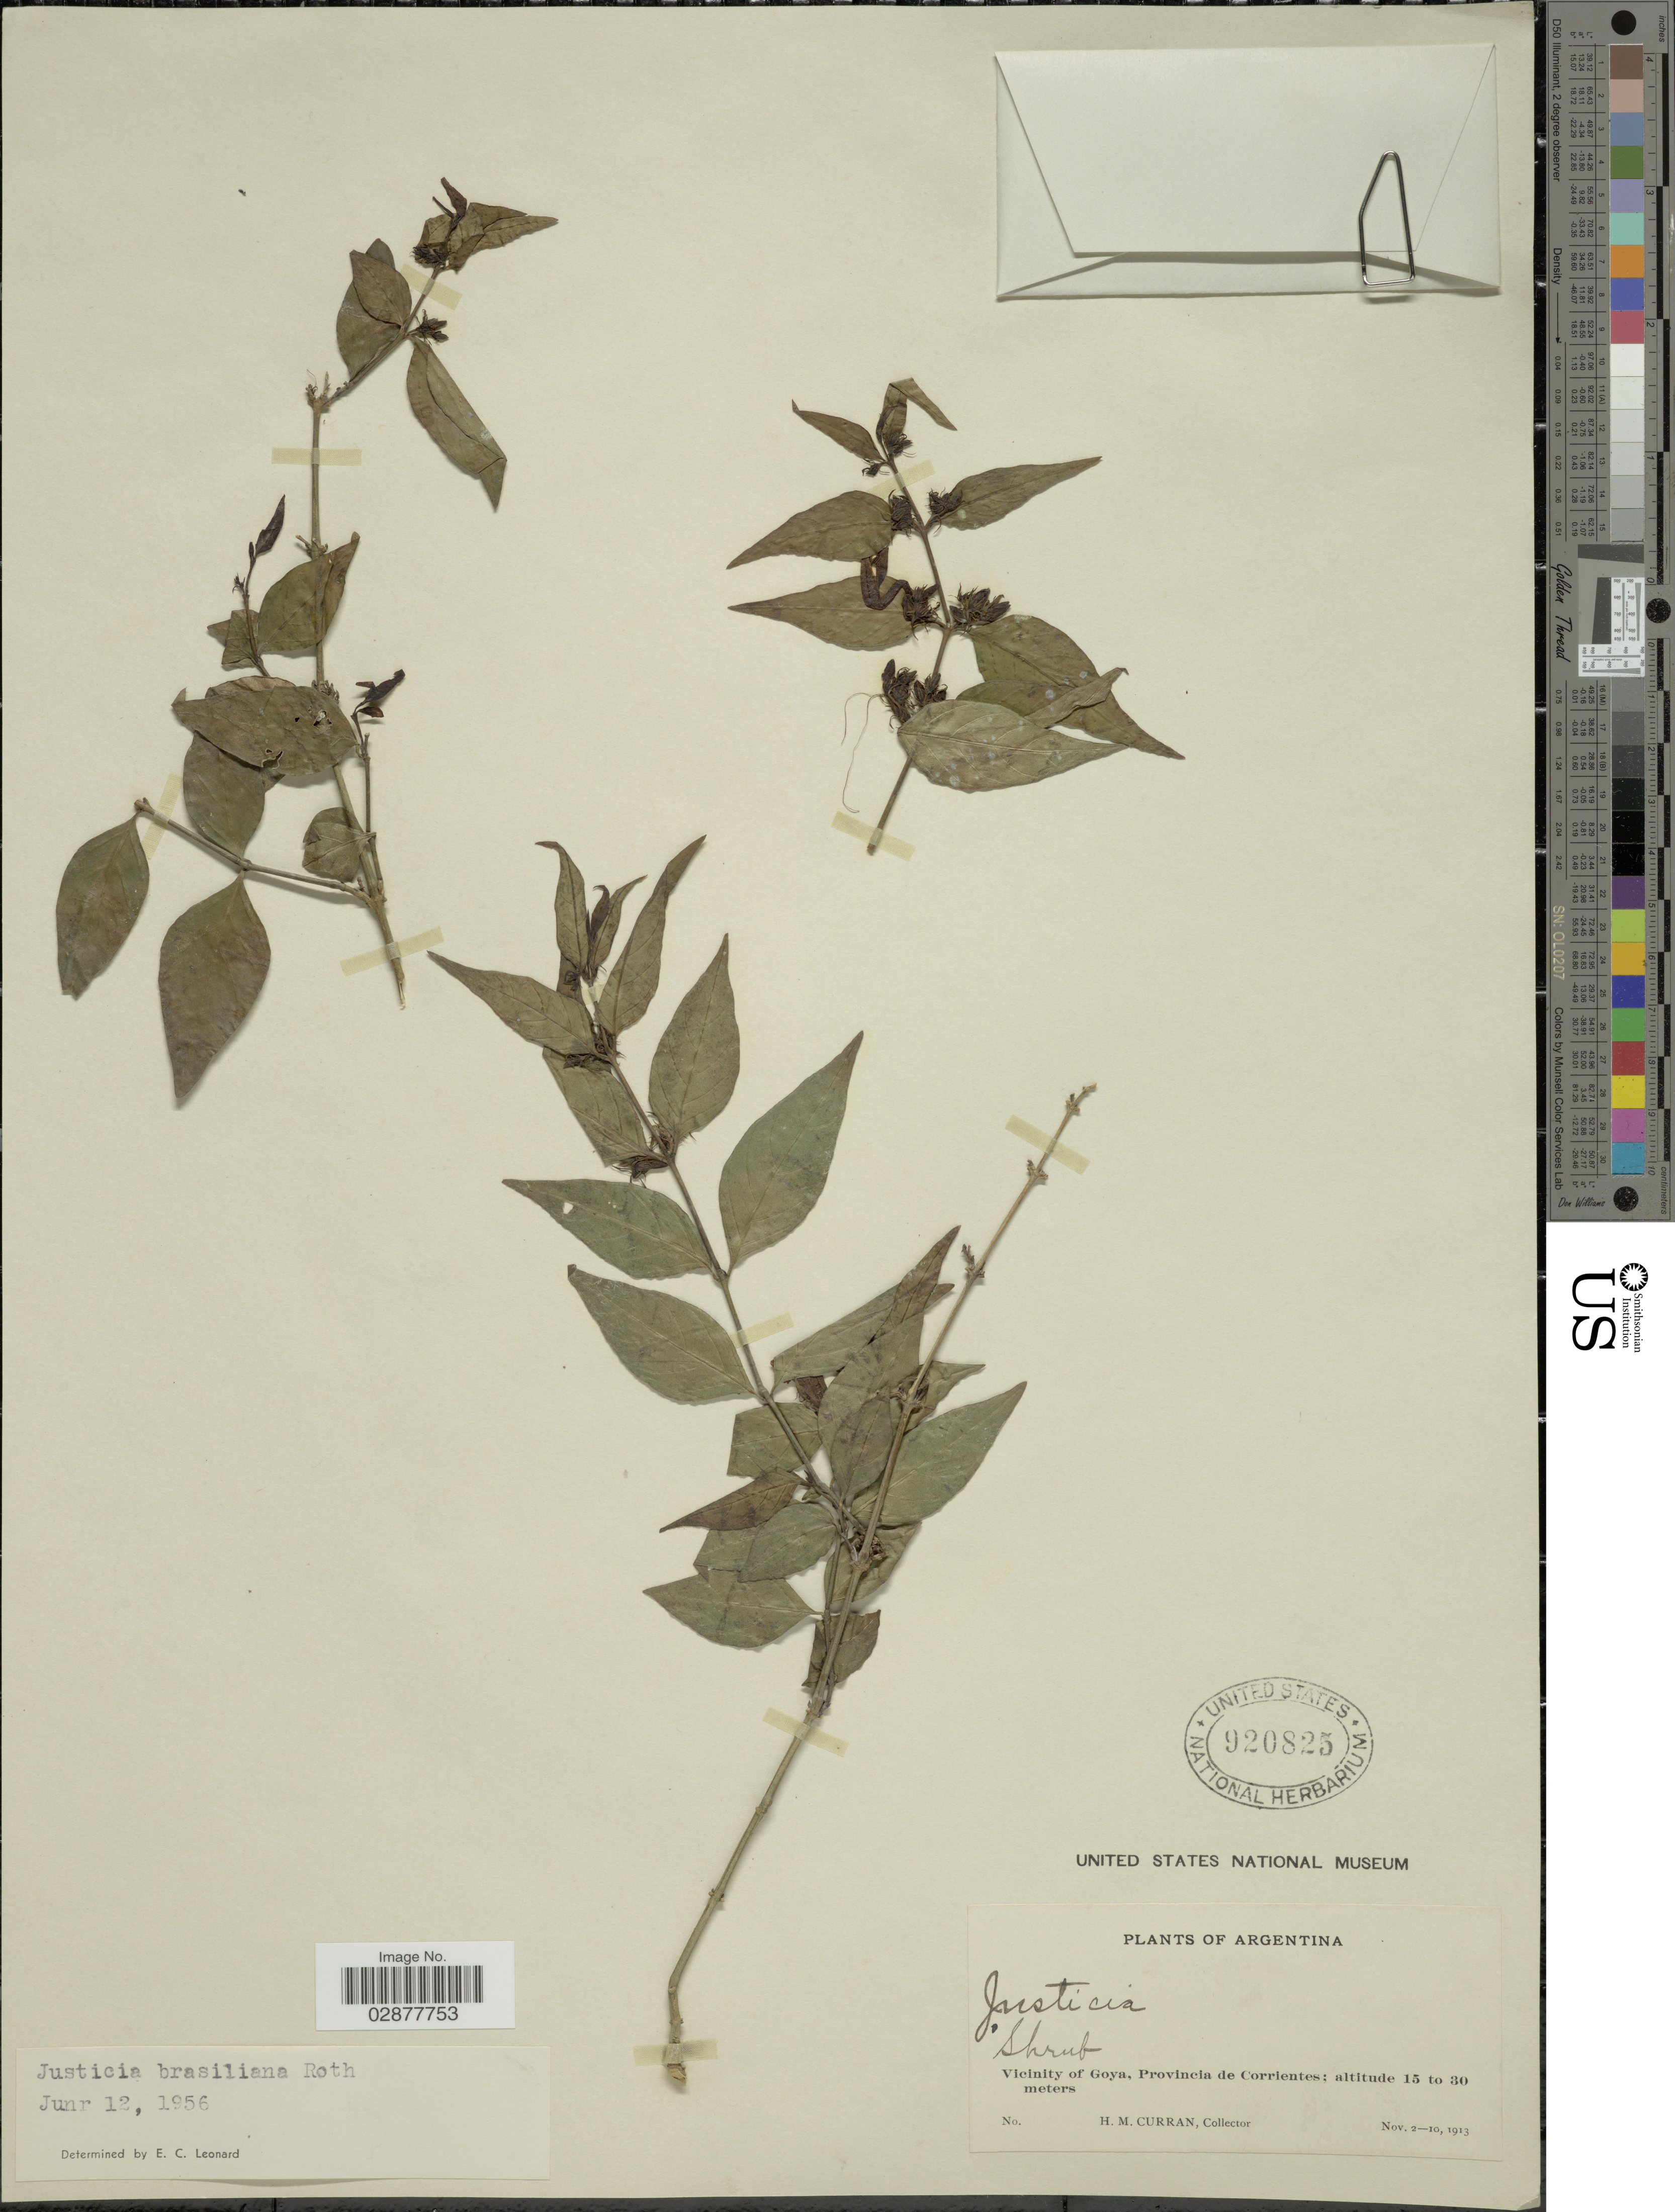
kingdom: Plantae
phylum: Tracheophyta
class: Magnoliopsida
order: Lamiales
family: Acanthaceae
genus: Justicia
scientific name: Justicia brasiliana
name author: Roth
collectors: H. M. Curran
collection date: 1913-11-02/1913-11-10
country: Argentina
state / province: Corrientes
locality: Vicinity of Goya, Provincia de Corrientes.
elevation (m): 15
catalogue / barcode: US 920825